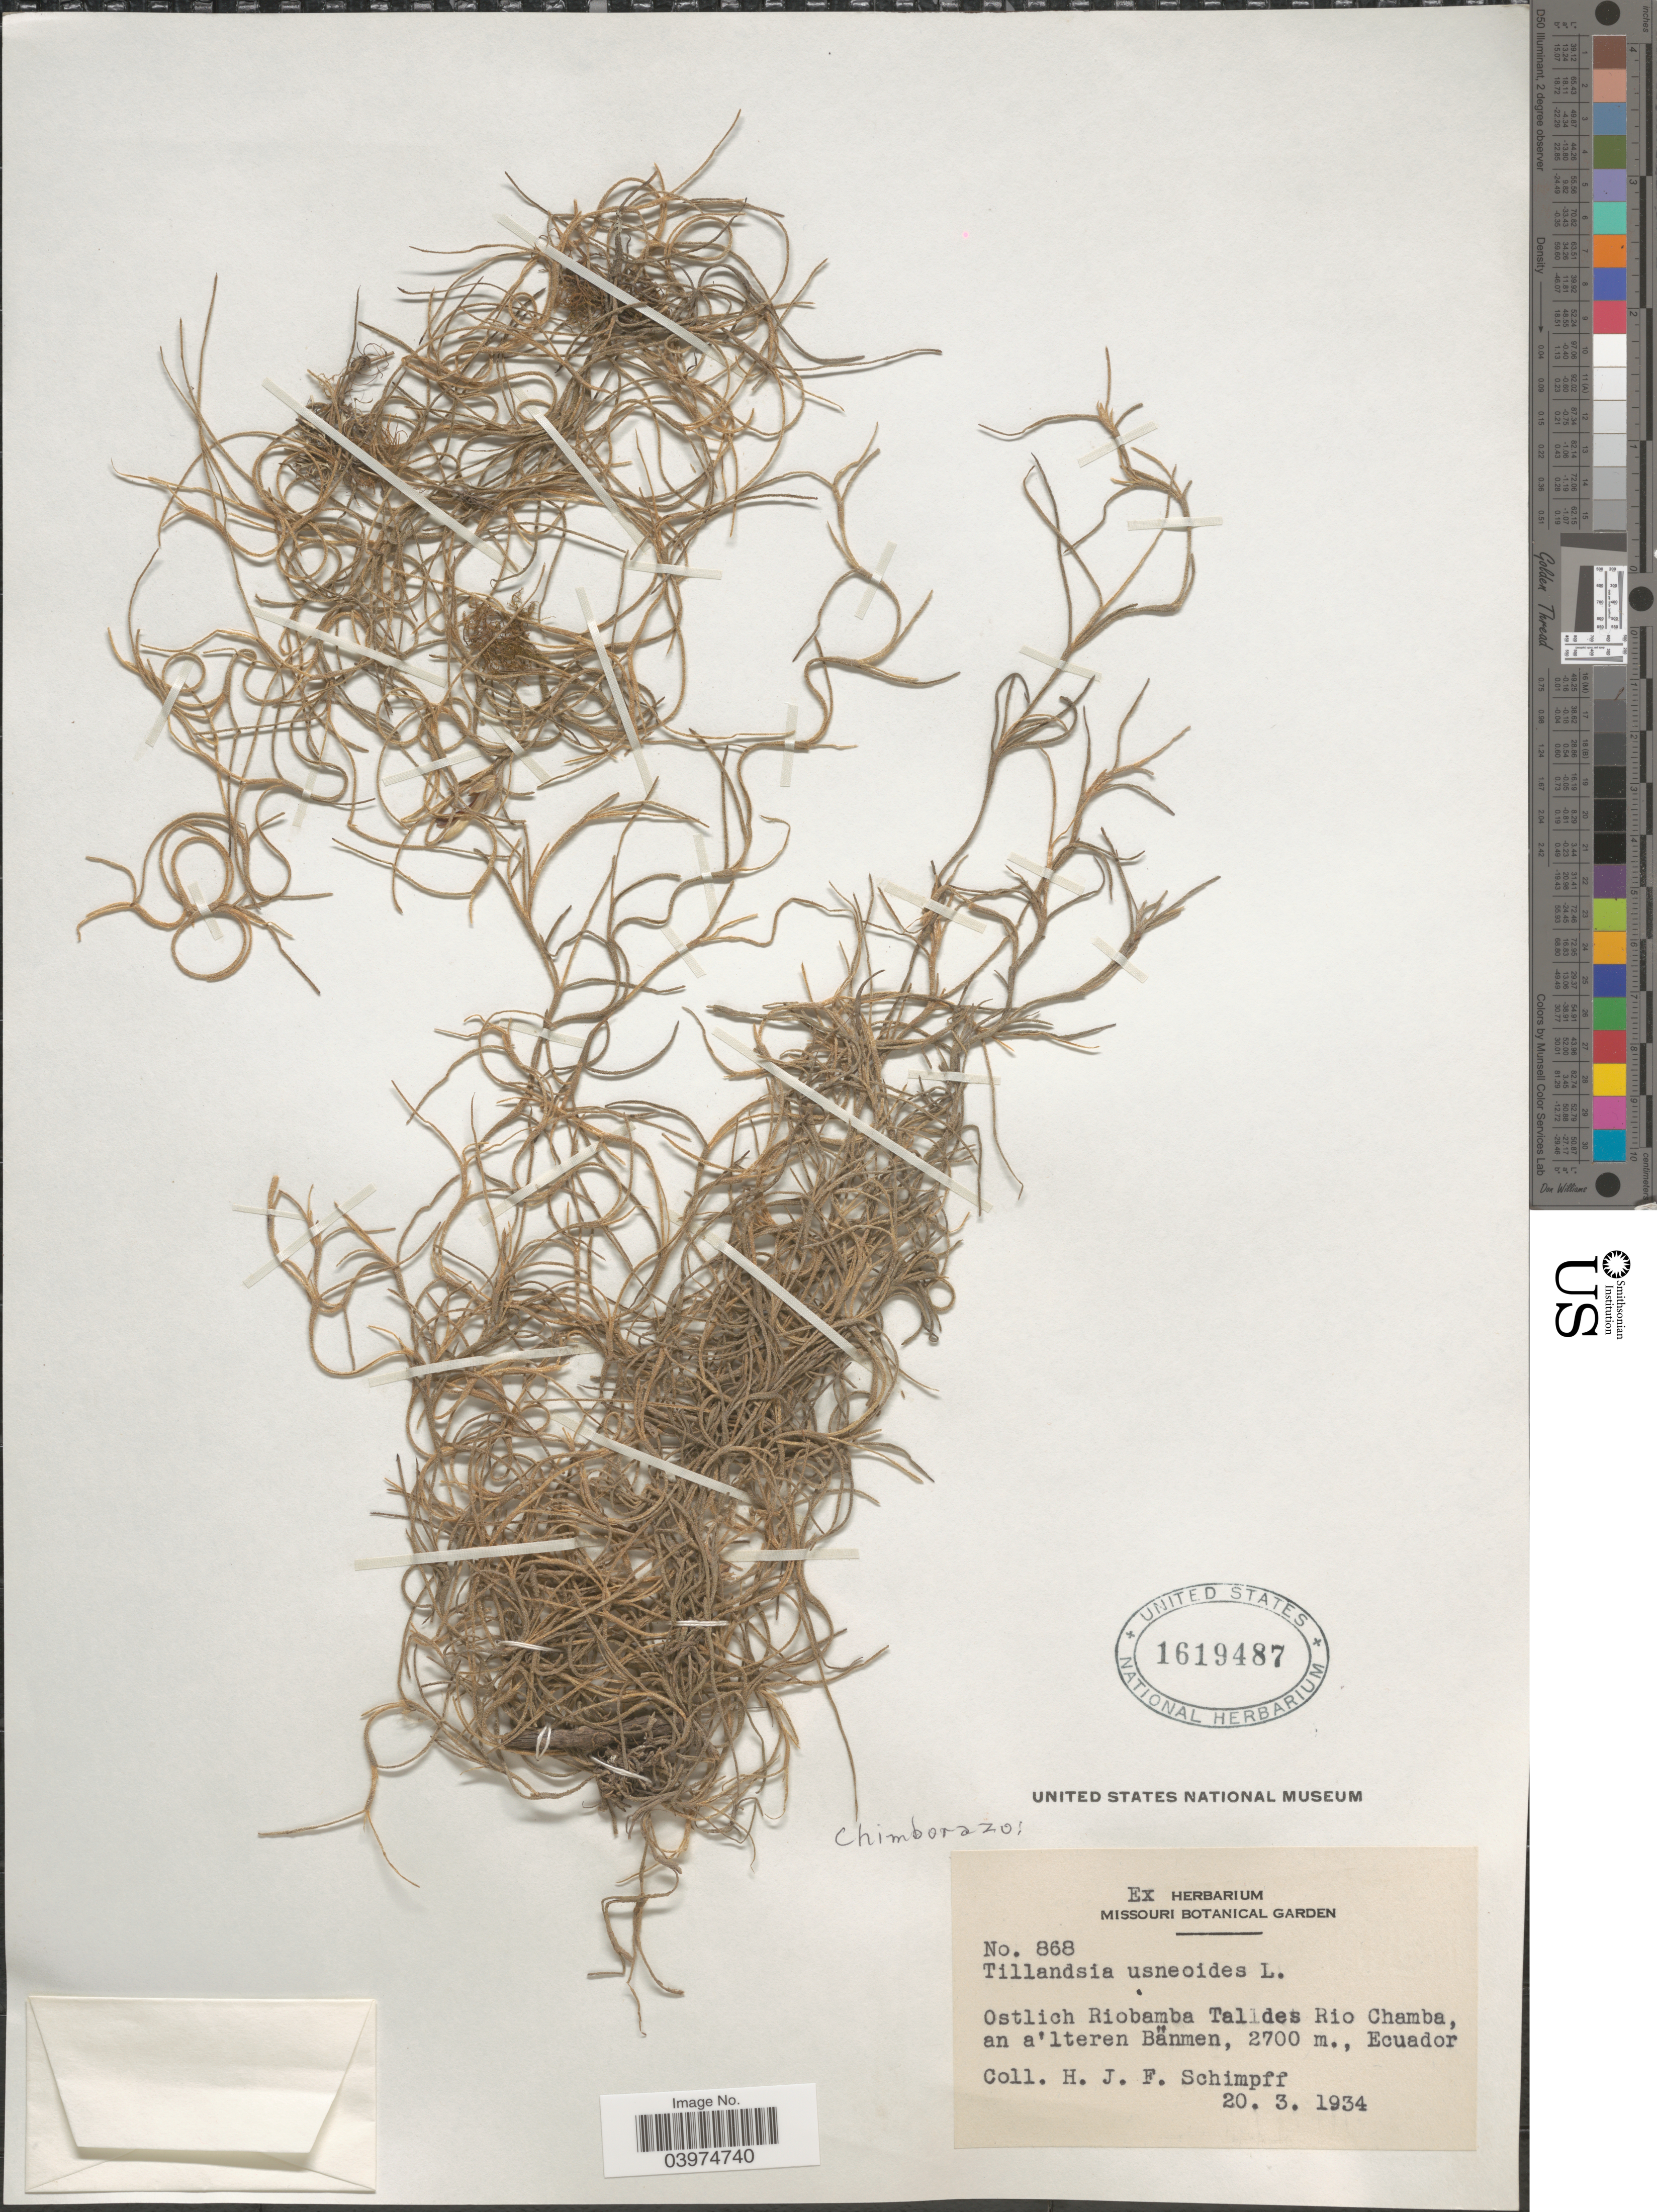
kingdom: Plantae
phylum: Tracheophyta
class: Liliopsida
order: Poales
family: Bromeliaceae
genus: Tillandsia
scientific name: Tillandsia usneoides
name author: (L.) L.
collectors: H. Schimpff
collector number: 868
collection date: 1934-03-20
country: Ecuador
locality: Chimborazo. ostlich Riobamba Talides Rio Chamba, an a'lteren Bänmen.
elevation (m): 2700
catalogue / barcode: US 1619487